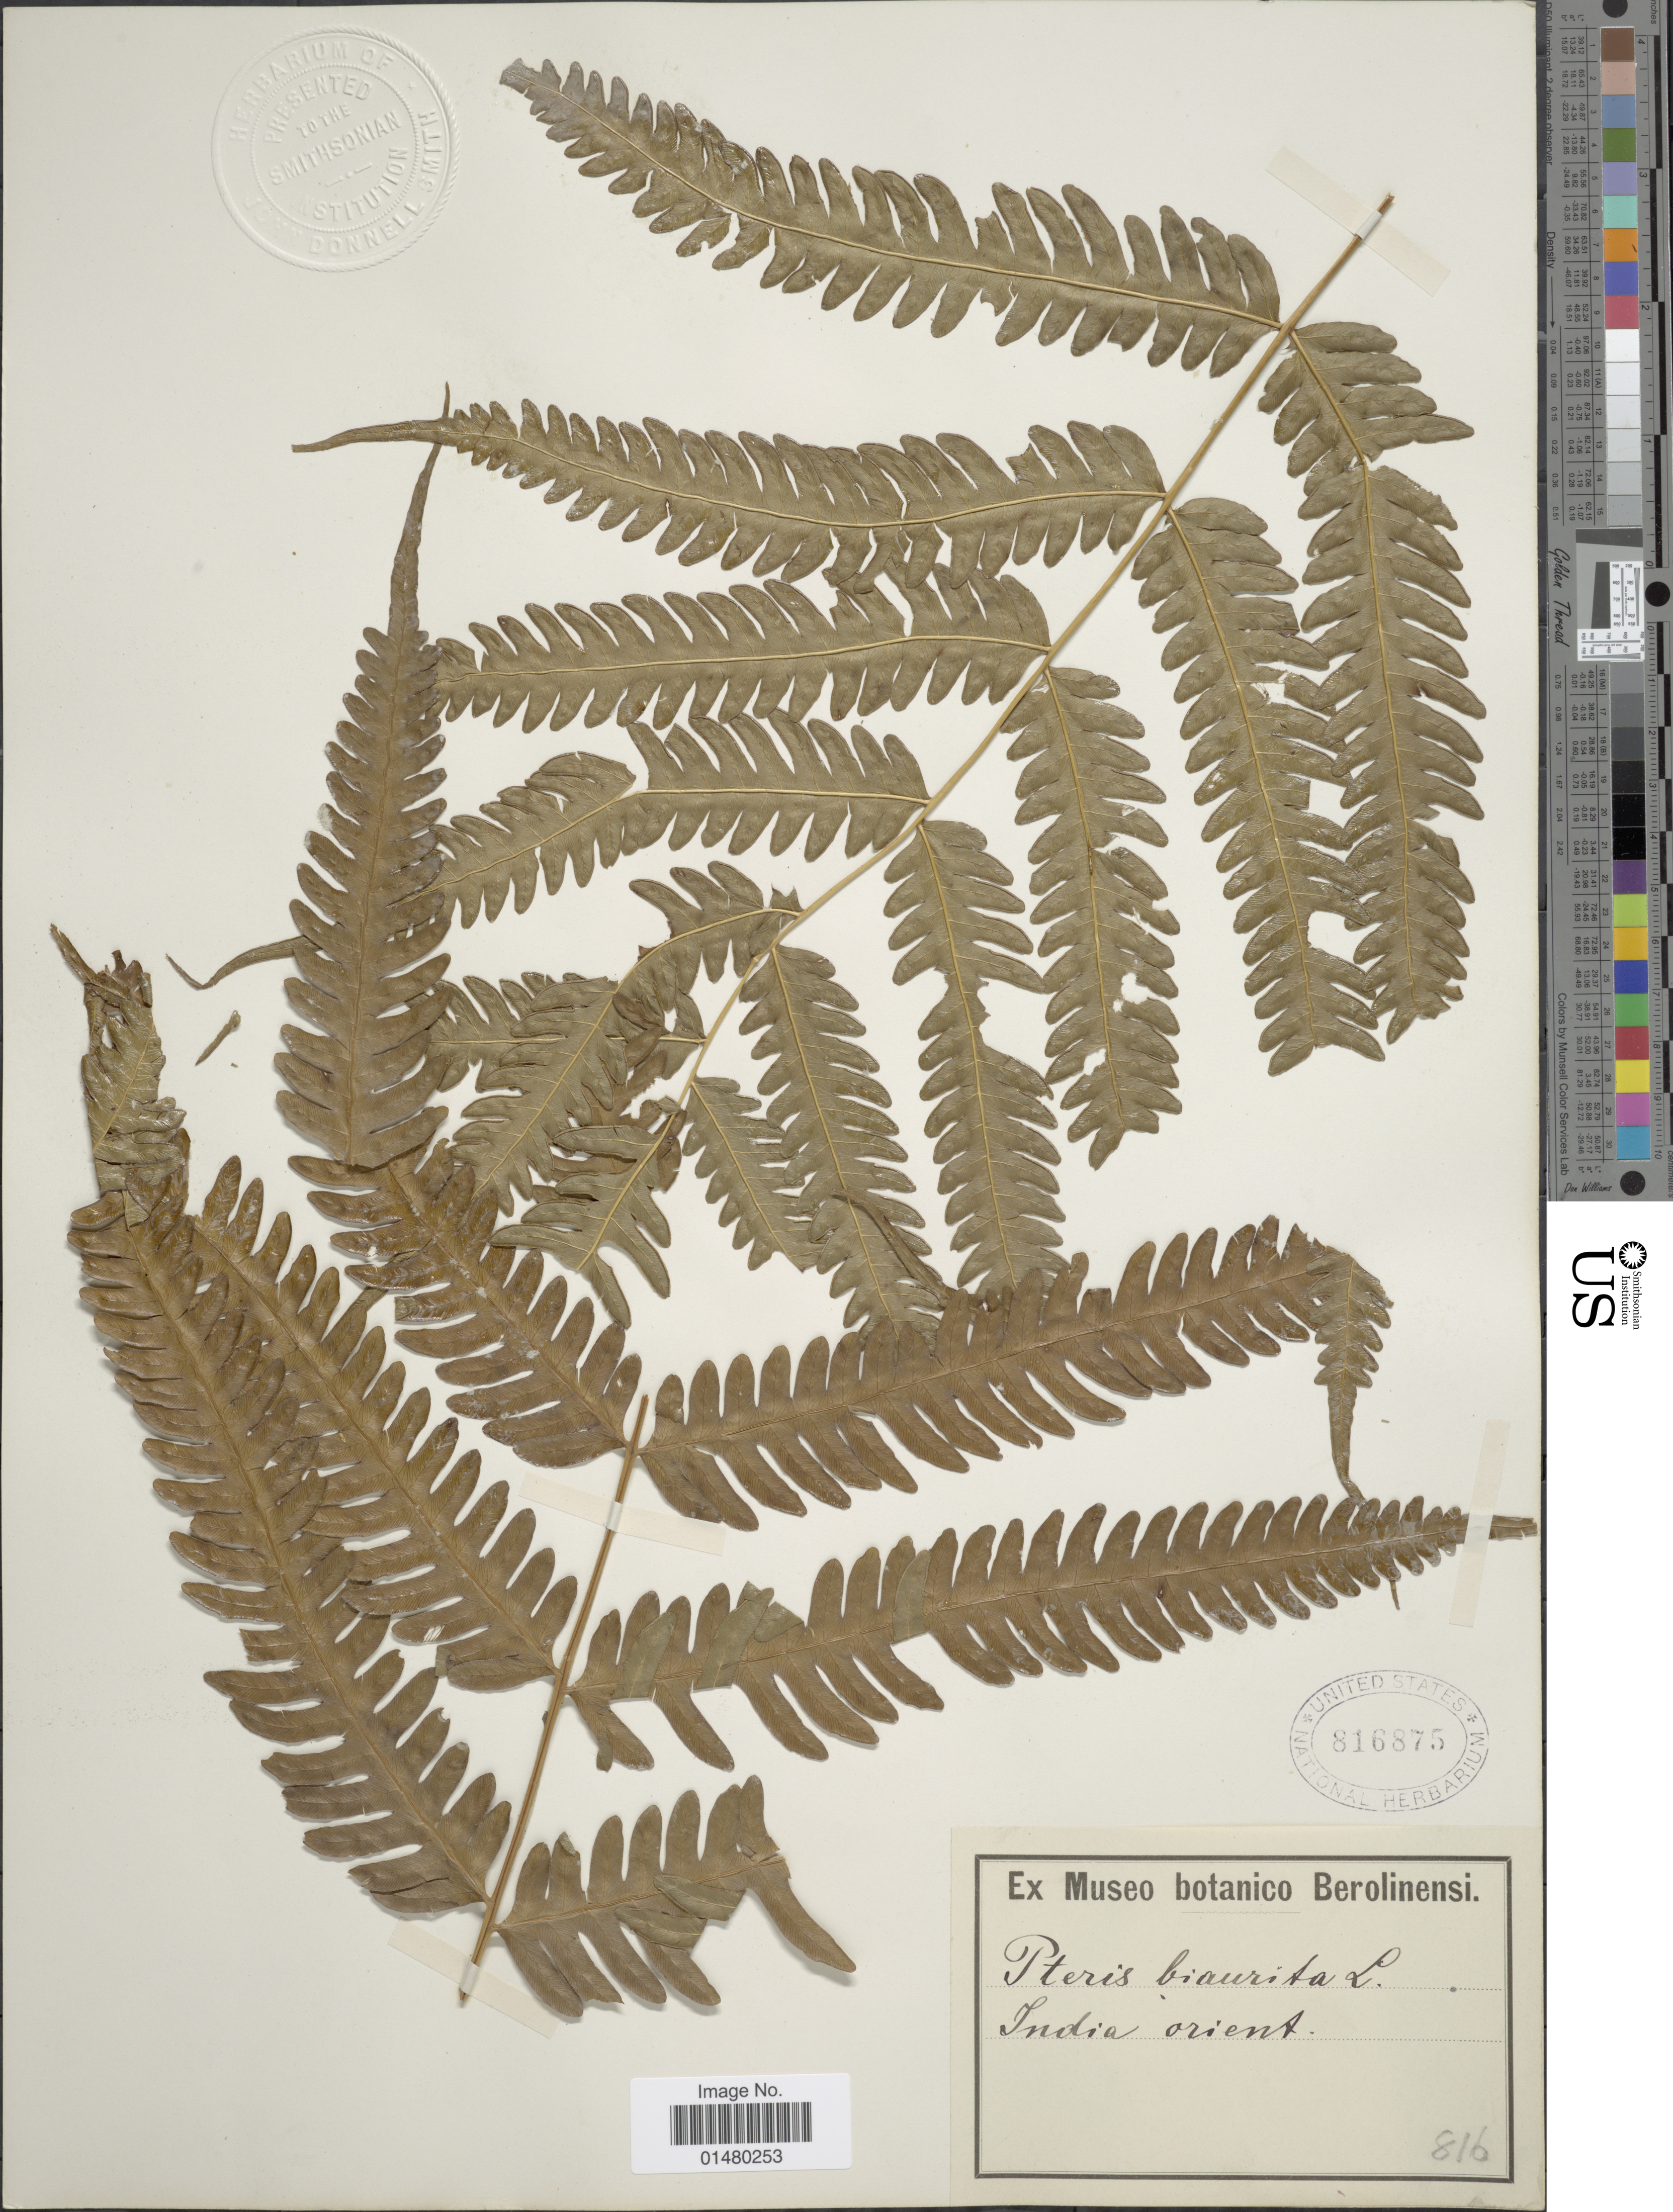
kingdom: Plantae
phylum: Tracheophyta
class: Polypodiopsida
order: Polypodiales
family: Pteridaceae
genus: Pteris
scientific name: Pteris biaurita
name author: L.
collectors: ex Museo Botanico Berolinensi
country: India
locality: India orient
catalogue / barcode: US 816875